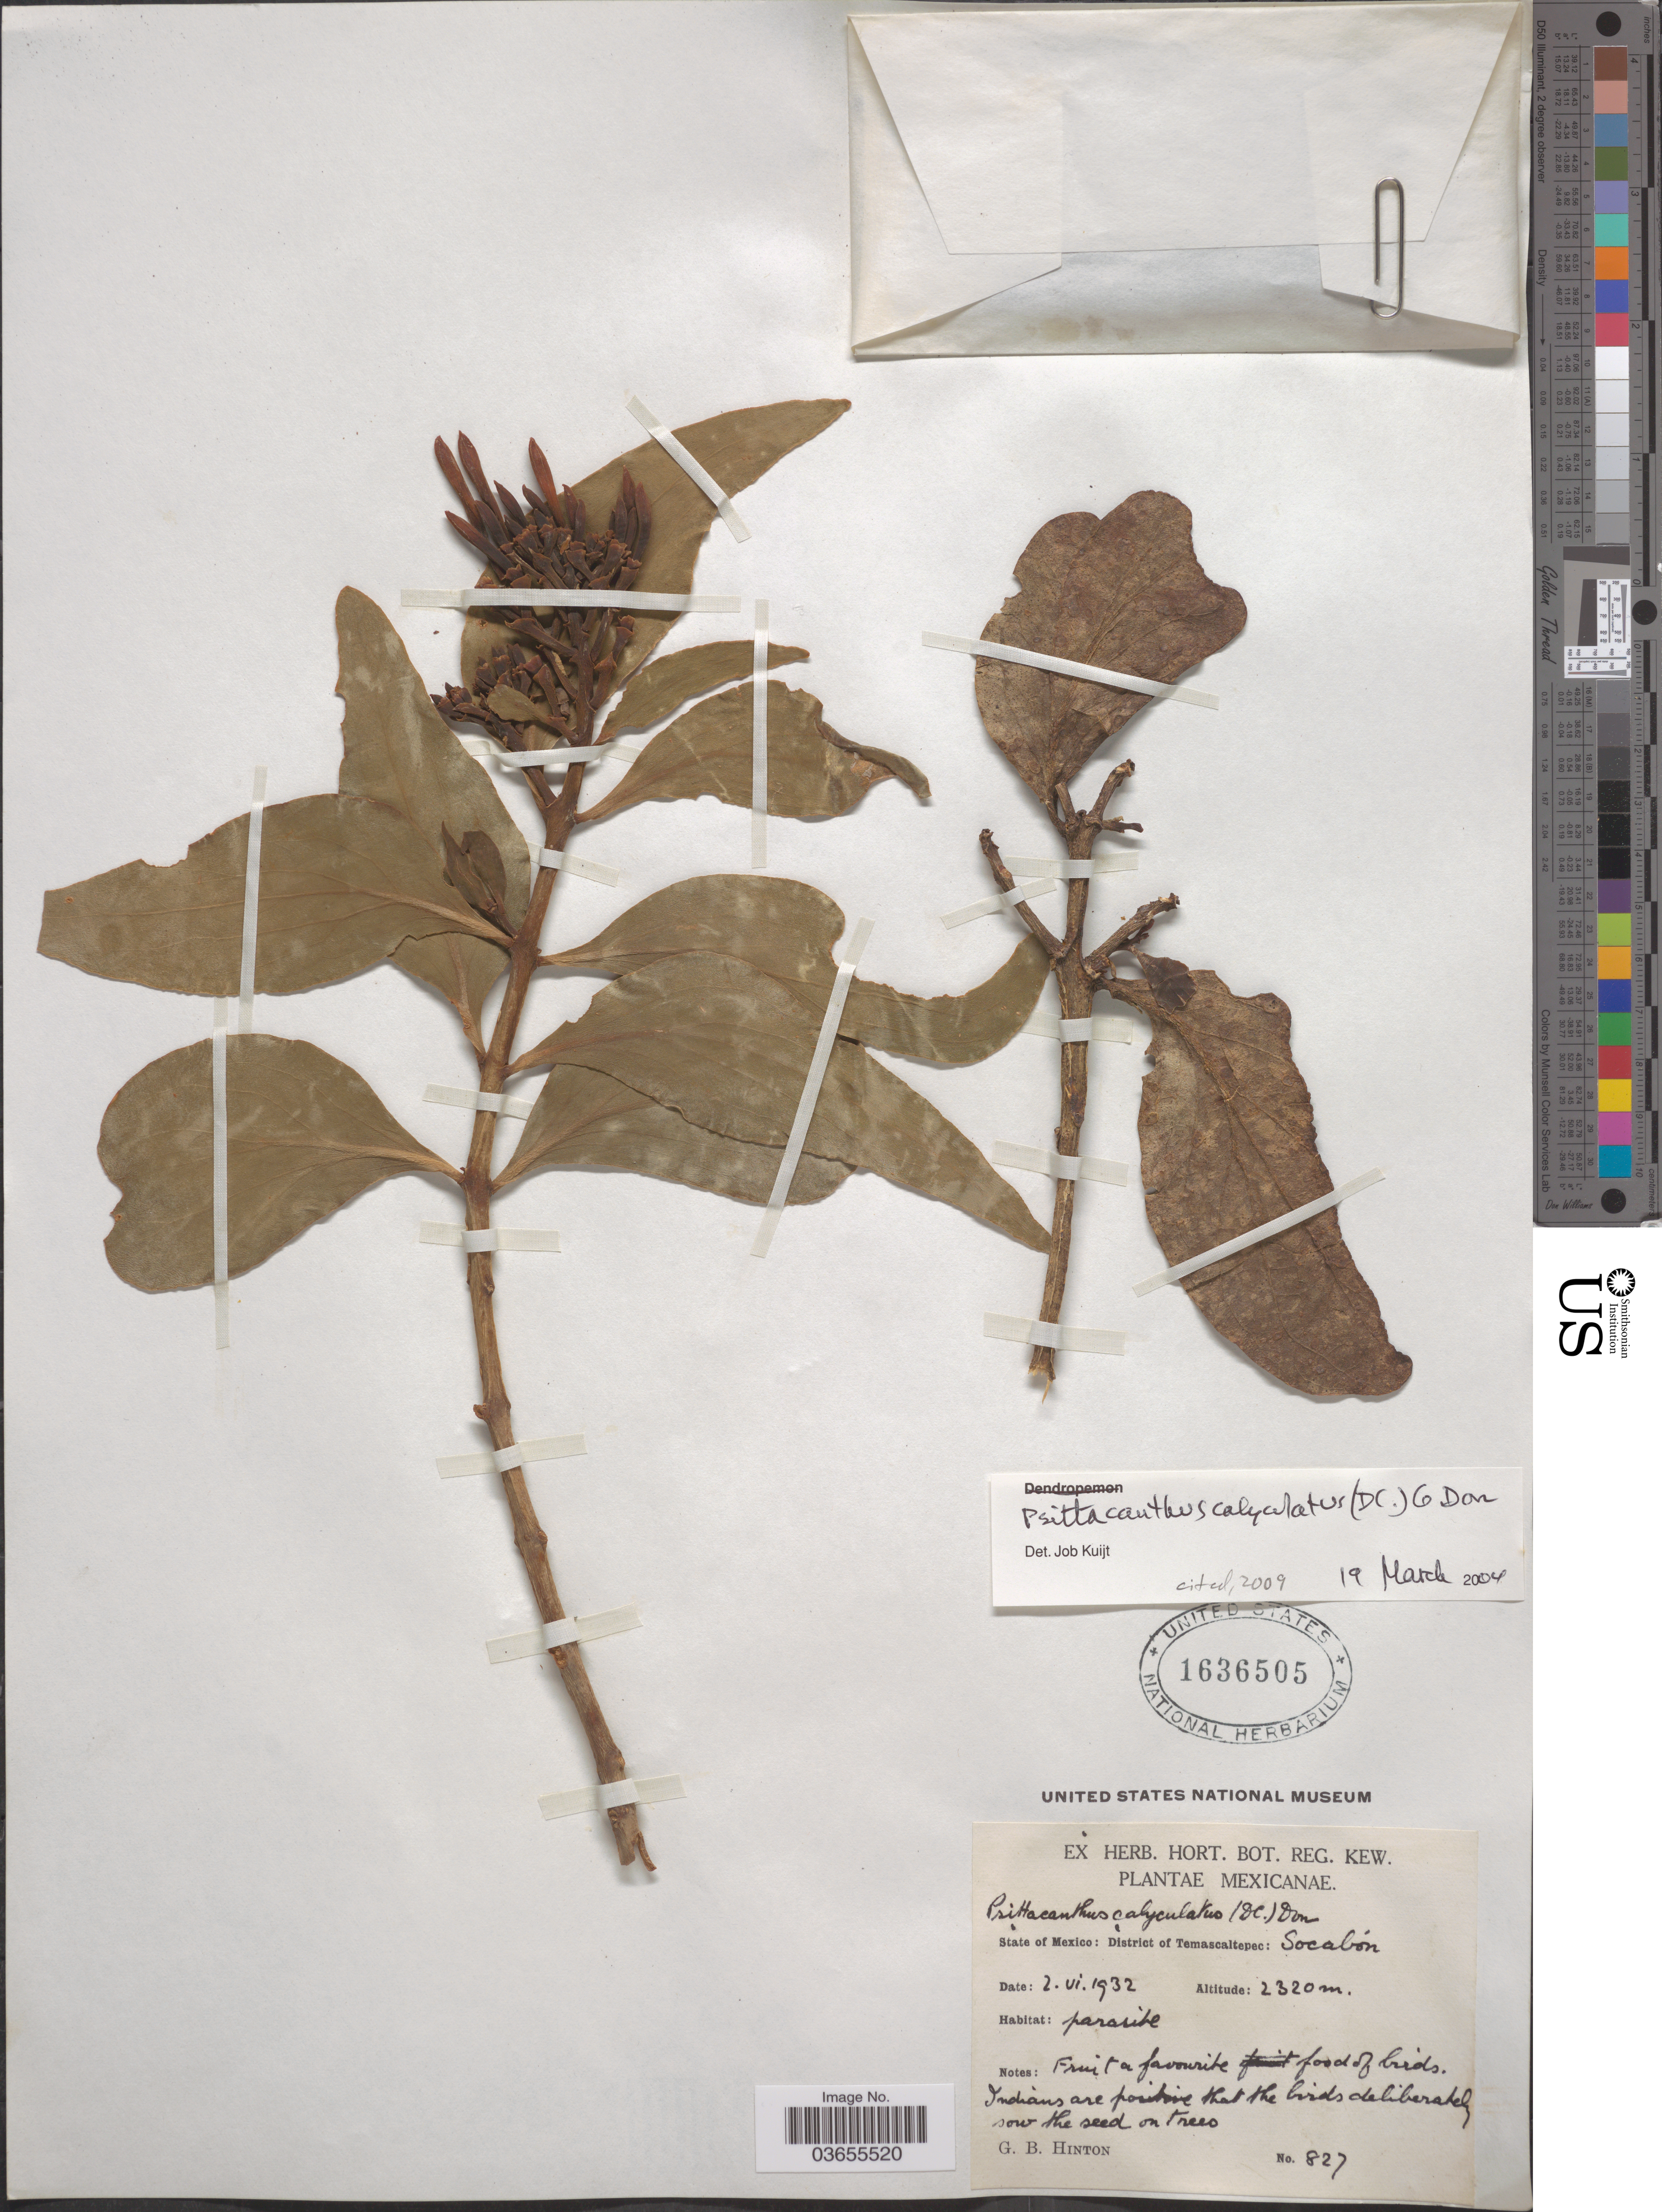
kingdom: Plantae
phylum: Tracheophyta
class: Magnoliopsida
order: Santalales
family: Loranthaceae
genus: Psittacanthus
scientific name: Psittacanthus calyculatus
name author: (DC.) G. Don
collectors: G. B. Hinton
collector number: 827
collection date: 1932-06-02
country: Mexico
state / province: México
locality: District of Temascaltepec: Socabón.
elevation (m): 2320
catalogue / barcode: US 1636505